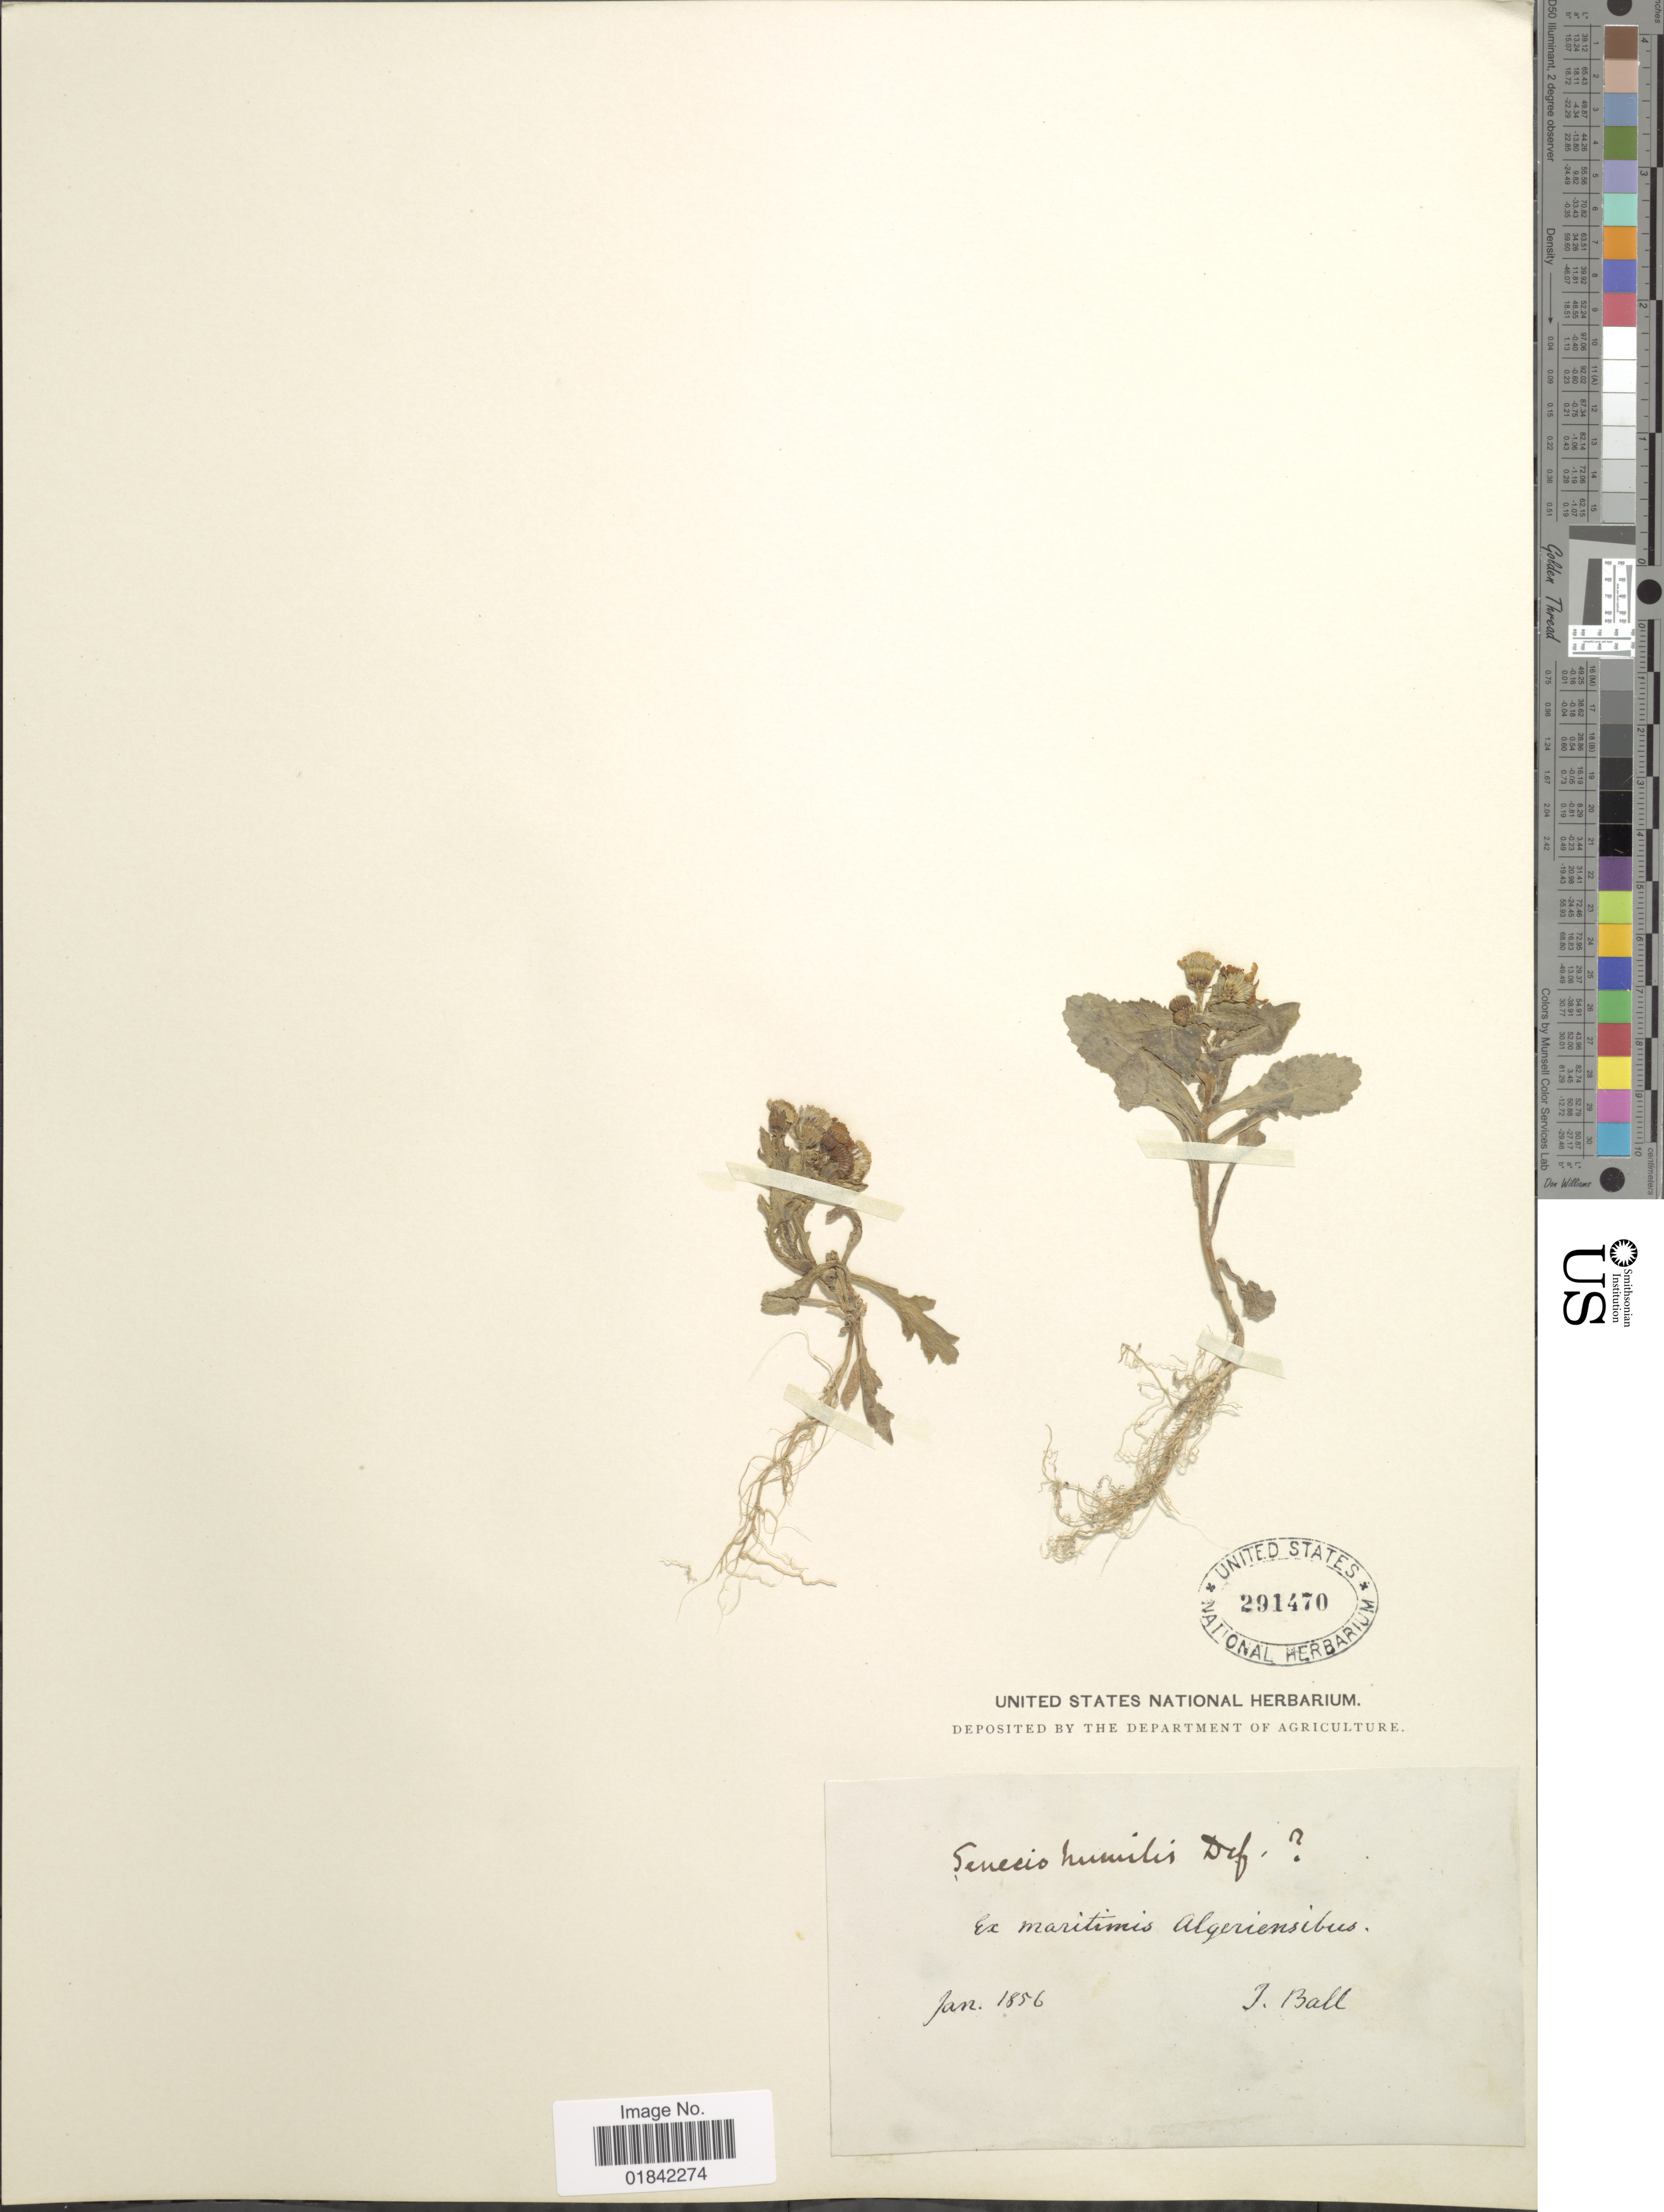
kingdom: Plantae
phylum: Tracheophyta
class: Magnoliopsida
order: Asterales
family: Asteraceae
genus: Senecio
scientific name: Senecio humilis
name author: Desf.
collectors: J. Ball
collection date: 1856-01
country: Algeria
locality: Ex maritimis algeriensibus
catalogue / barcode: US 291470